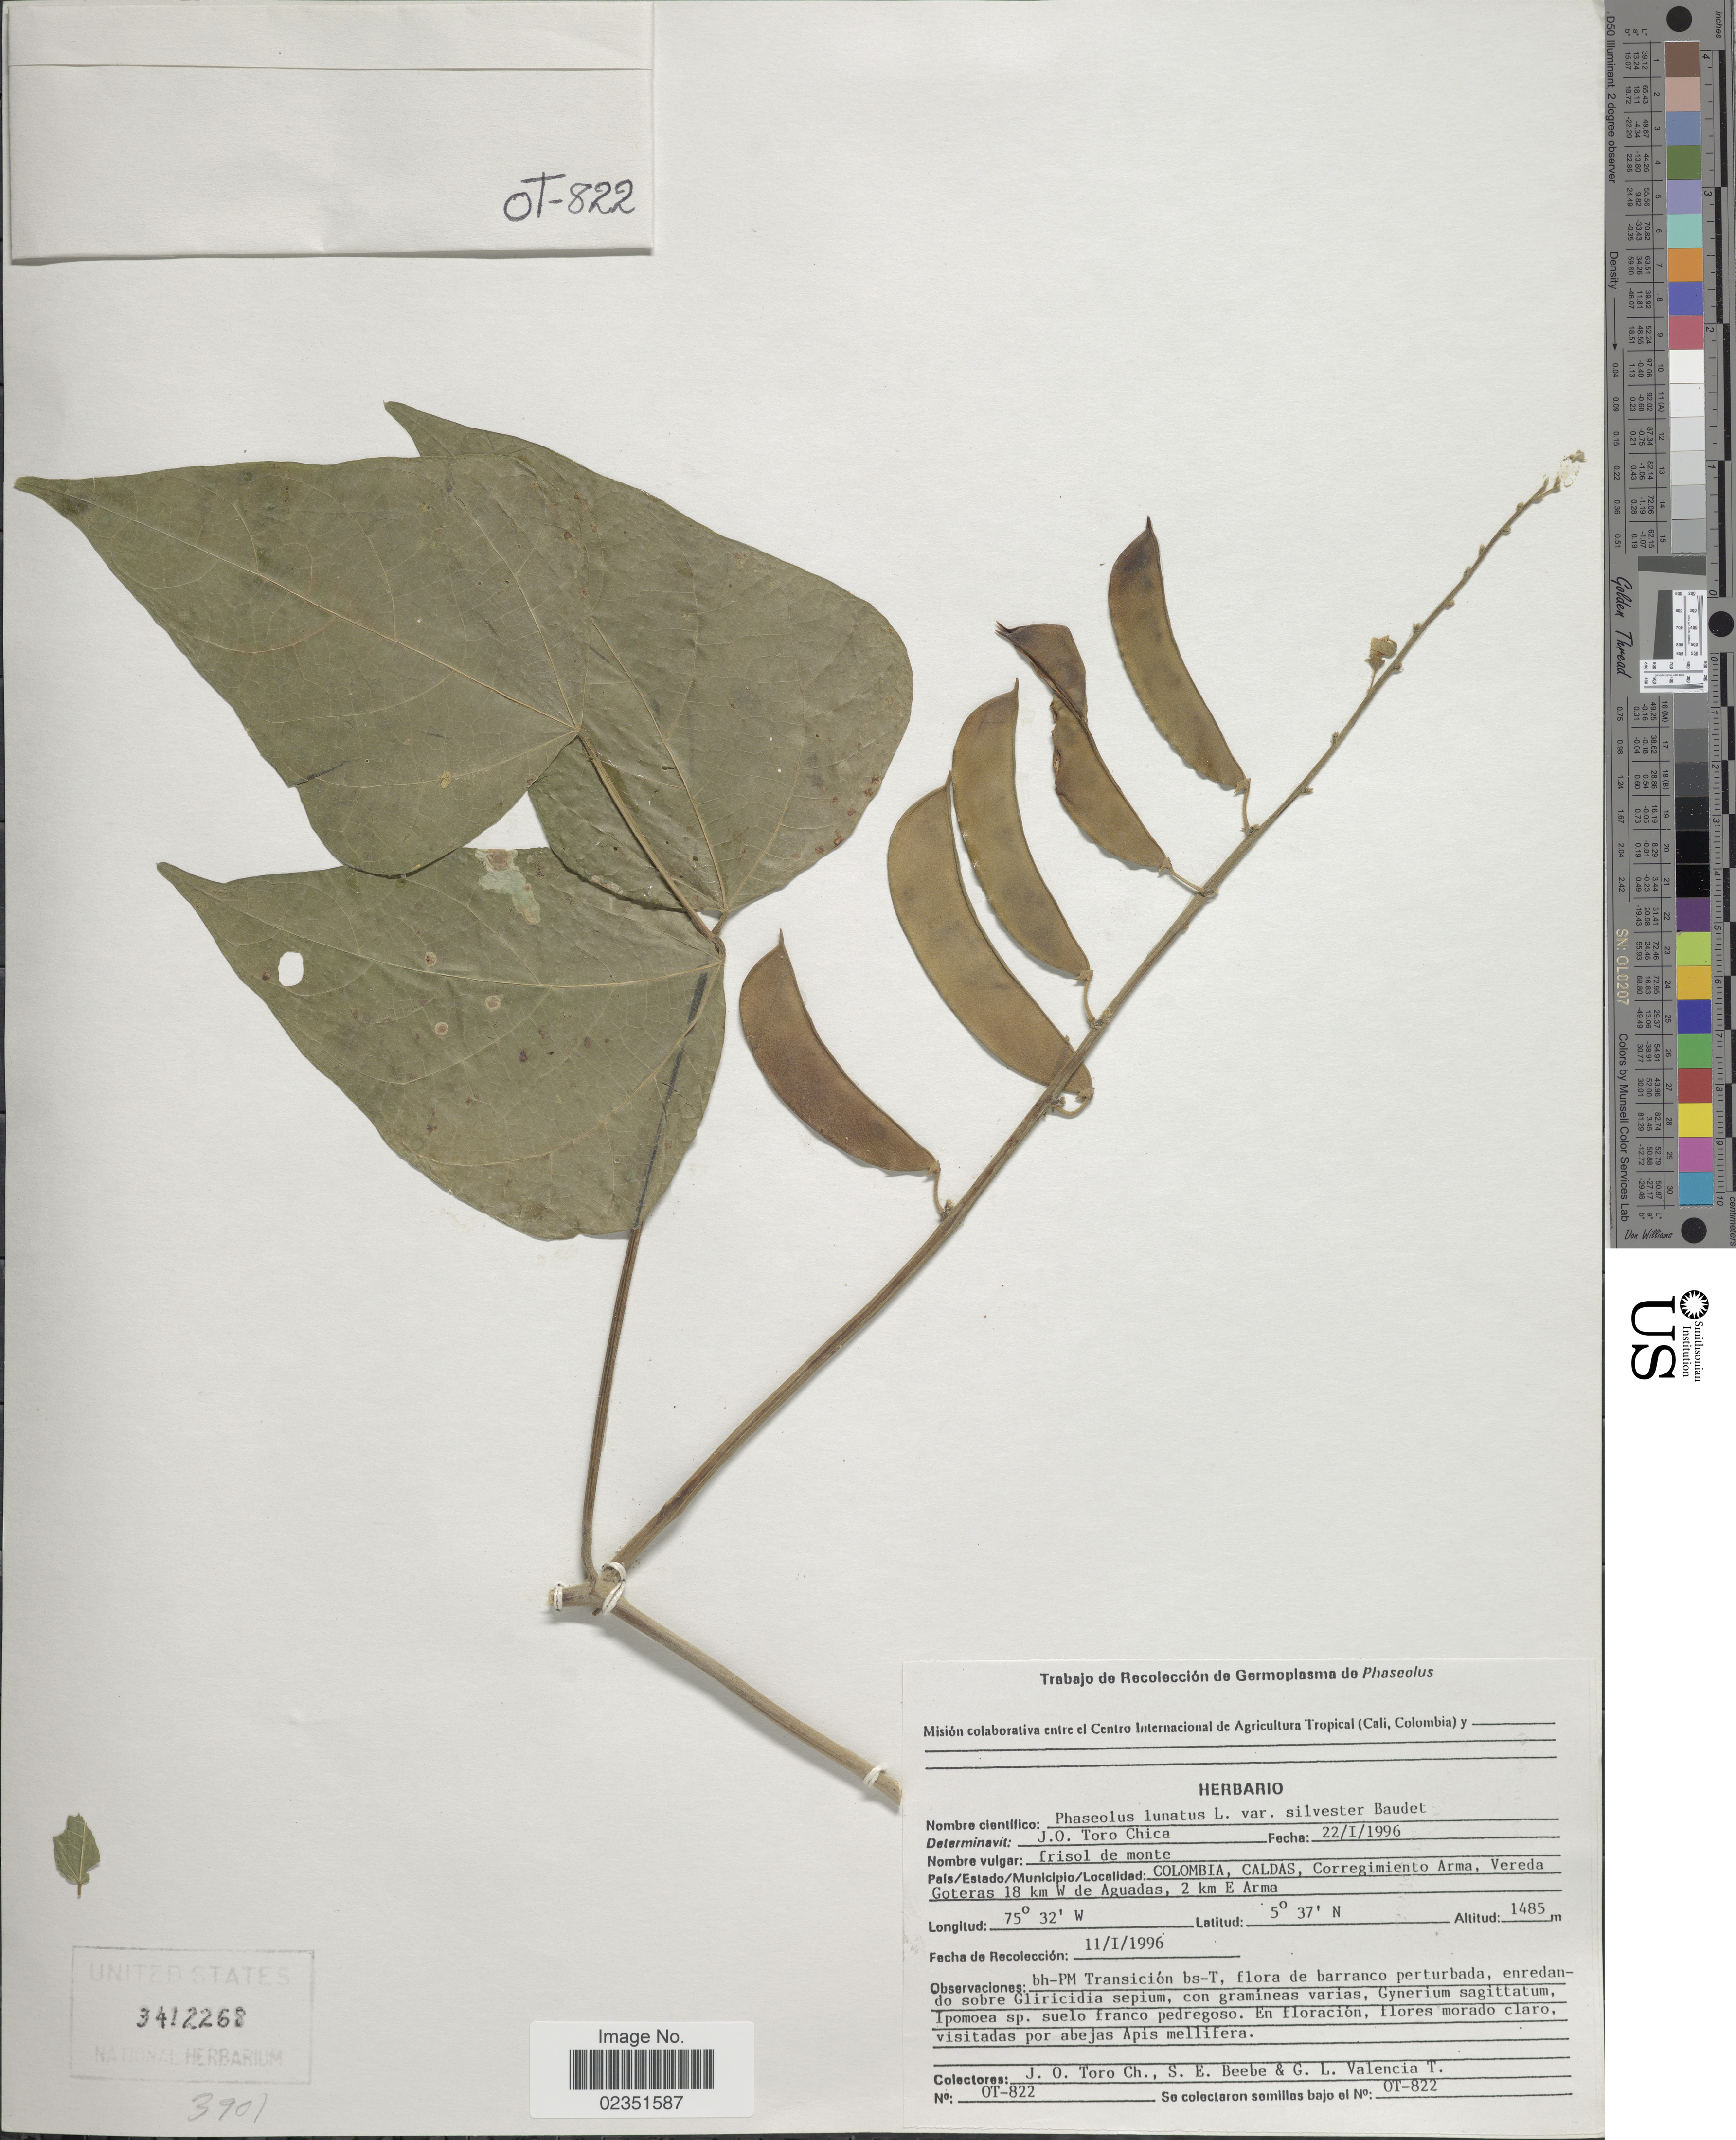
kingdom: Plantae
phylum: Tracheophyta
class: Magnoliopsida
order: Fabales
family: Fabaceae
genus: Phaseolus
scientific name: Phaseolus lunatus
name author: L.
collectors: J. Toro Ch., S. Beebe & G. Valencia T.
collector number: OT-822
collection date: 1996-01-11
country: Colombia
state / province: Caldas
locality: Corregimiento Arma, Vereda Goteras 18 km W de Aguadas, 2 km E Arma.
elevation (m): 1485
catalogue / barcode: US 3412268